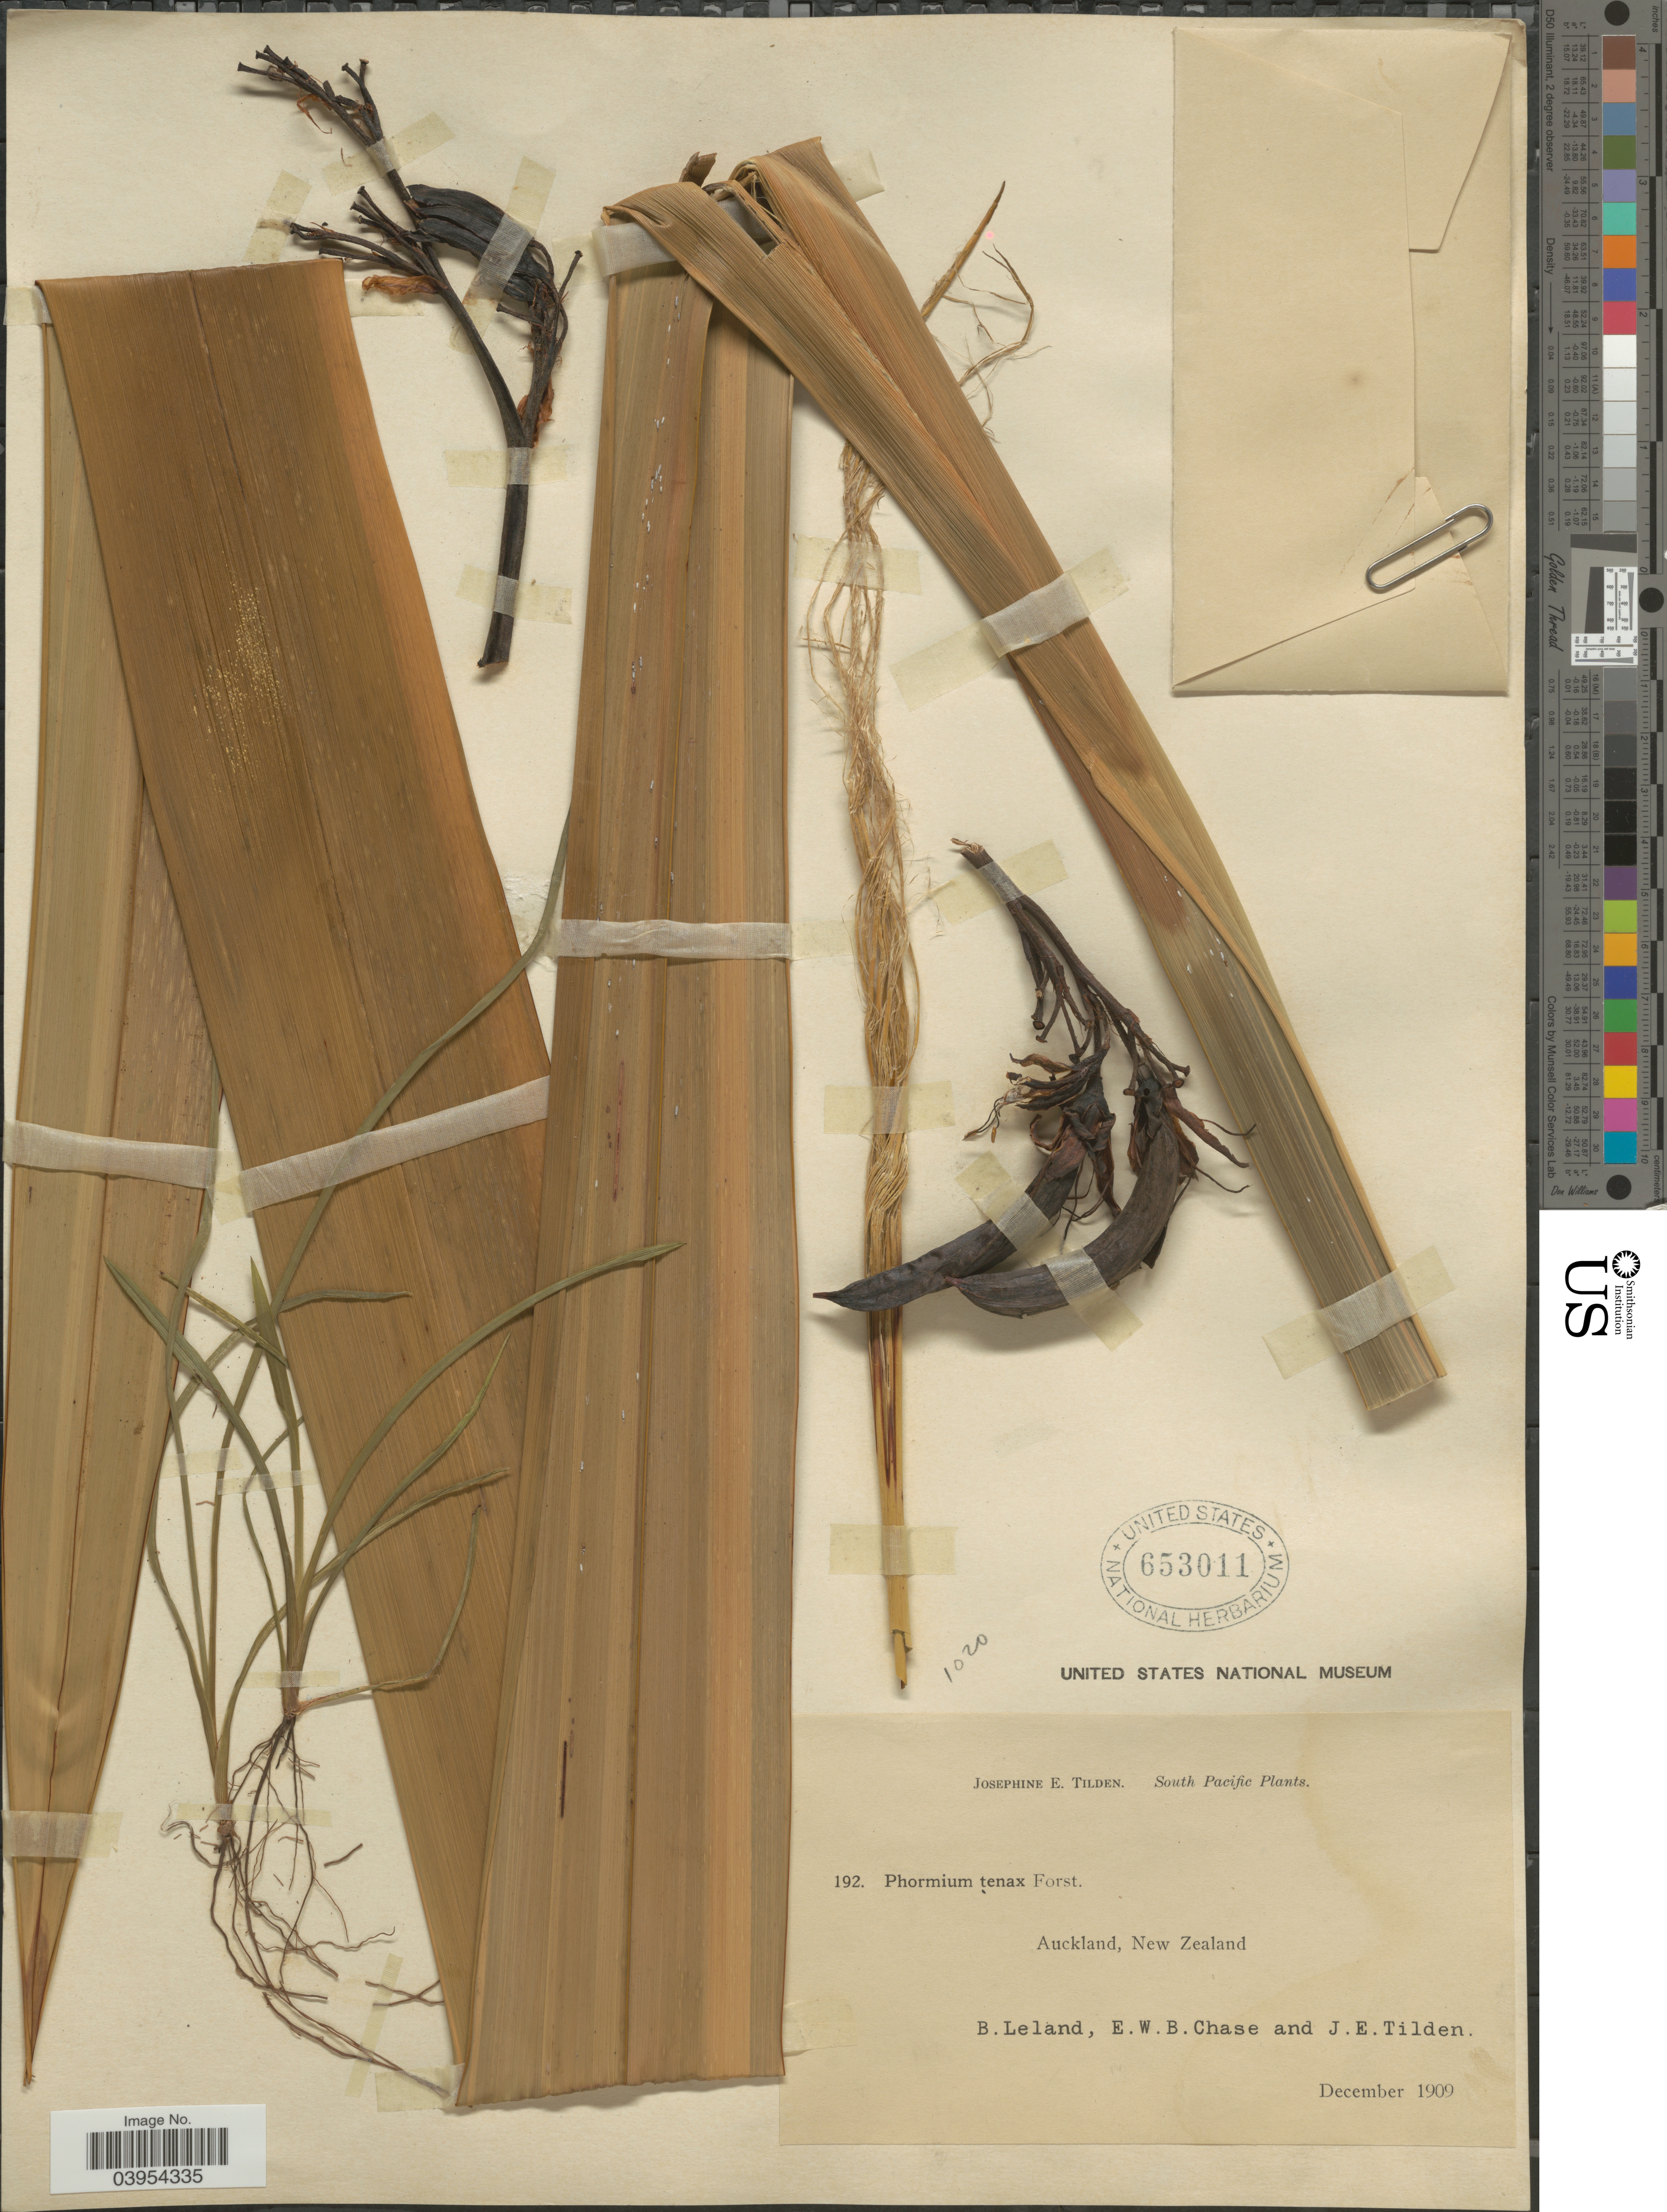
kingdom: Plantae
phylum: Tracheophyta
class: Liliopsida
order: Asparagales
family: Asphodelaceae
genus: Phormium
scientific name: Phormium tenax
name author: J.R. Forst. & G. Forst.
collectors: B. Leland, E. W. Chase & J. E. Tilden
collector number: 192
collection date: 1909-12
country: New Zealand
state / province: Auckland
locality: South Pacific.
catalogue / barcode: US 653011